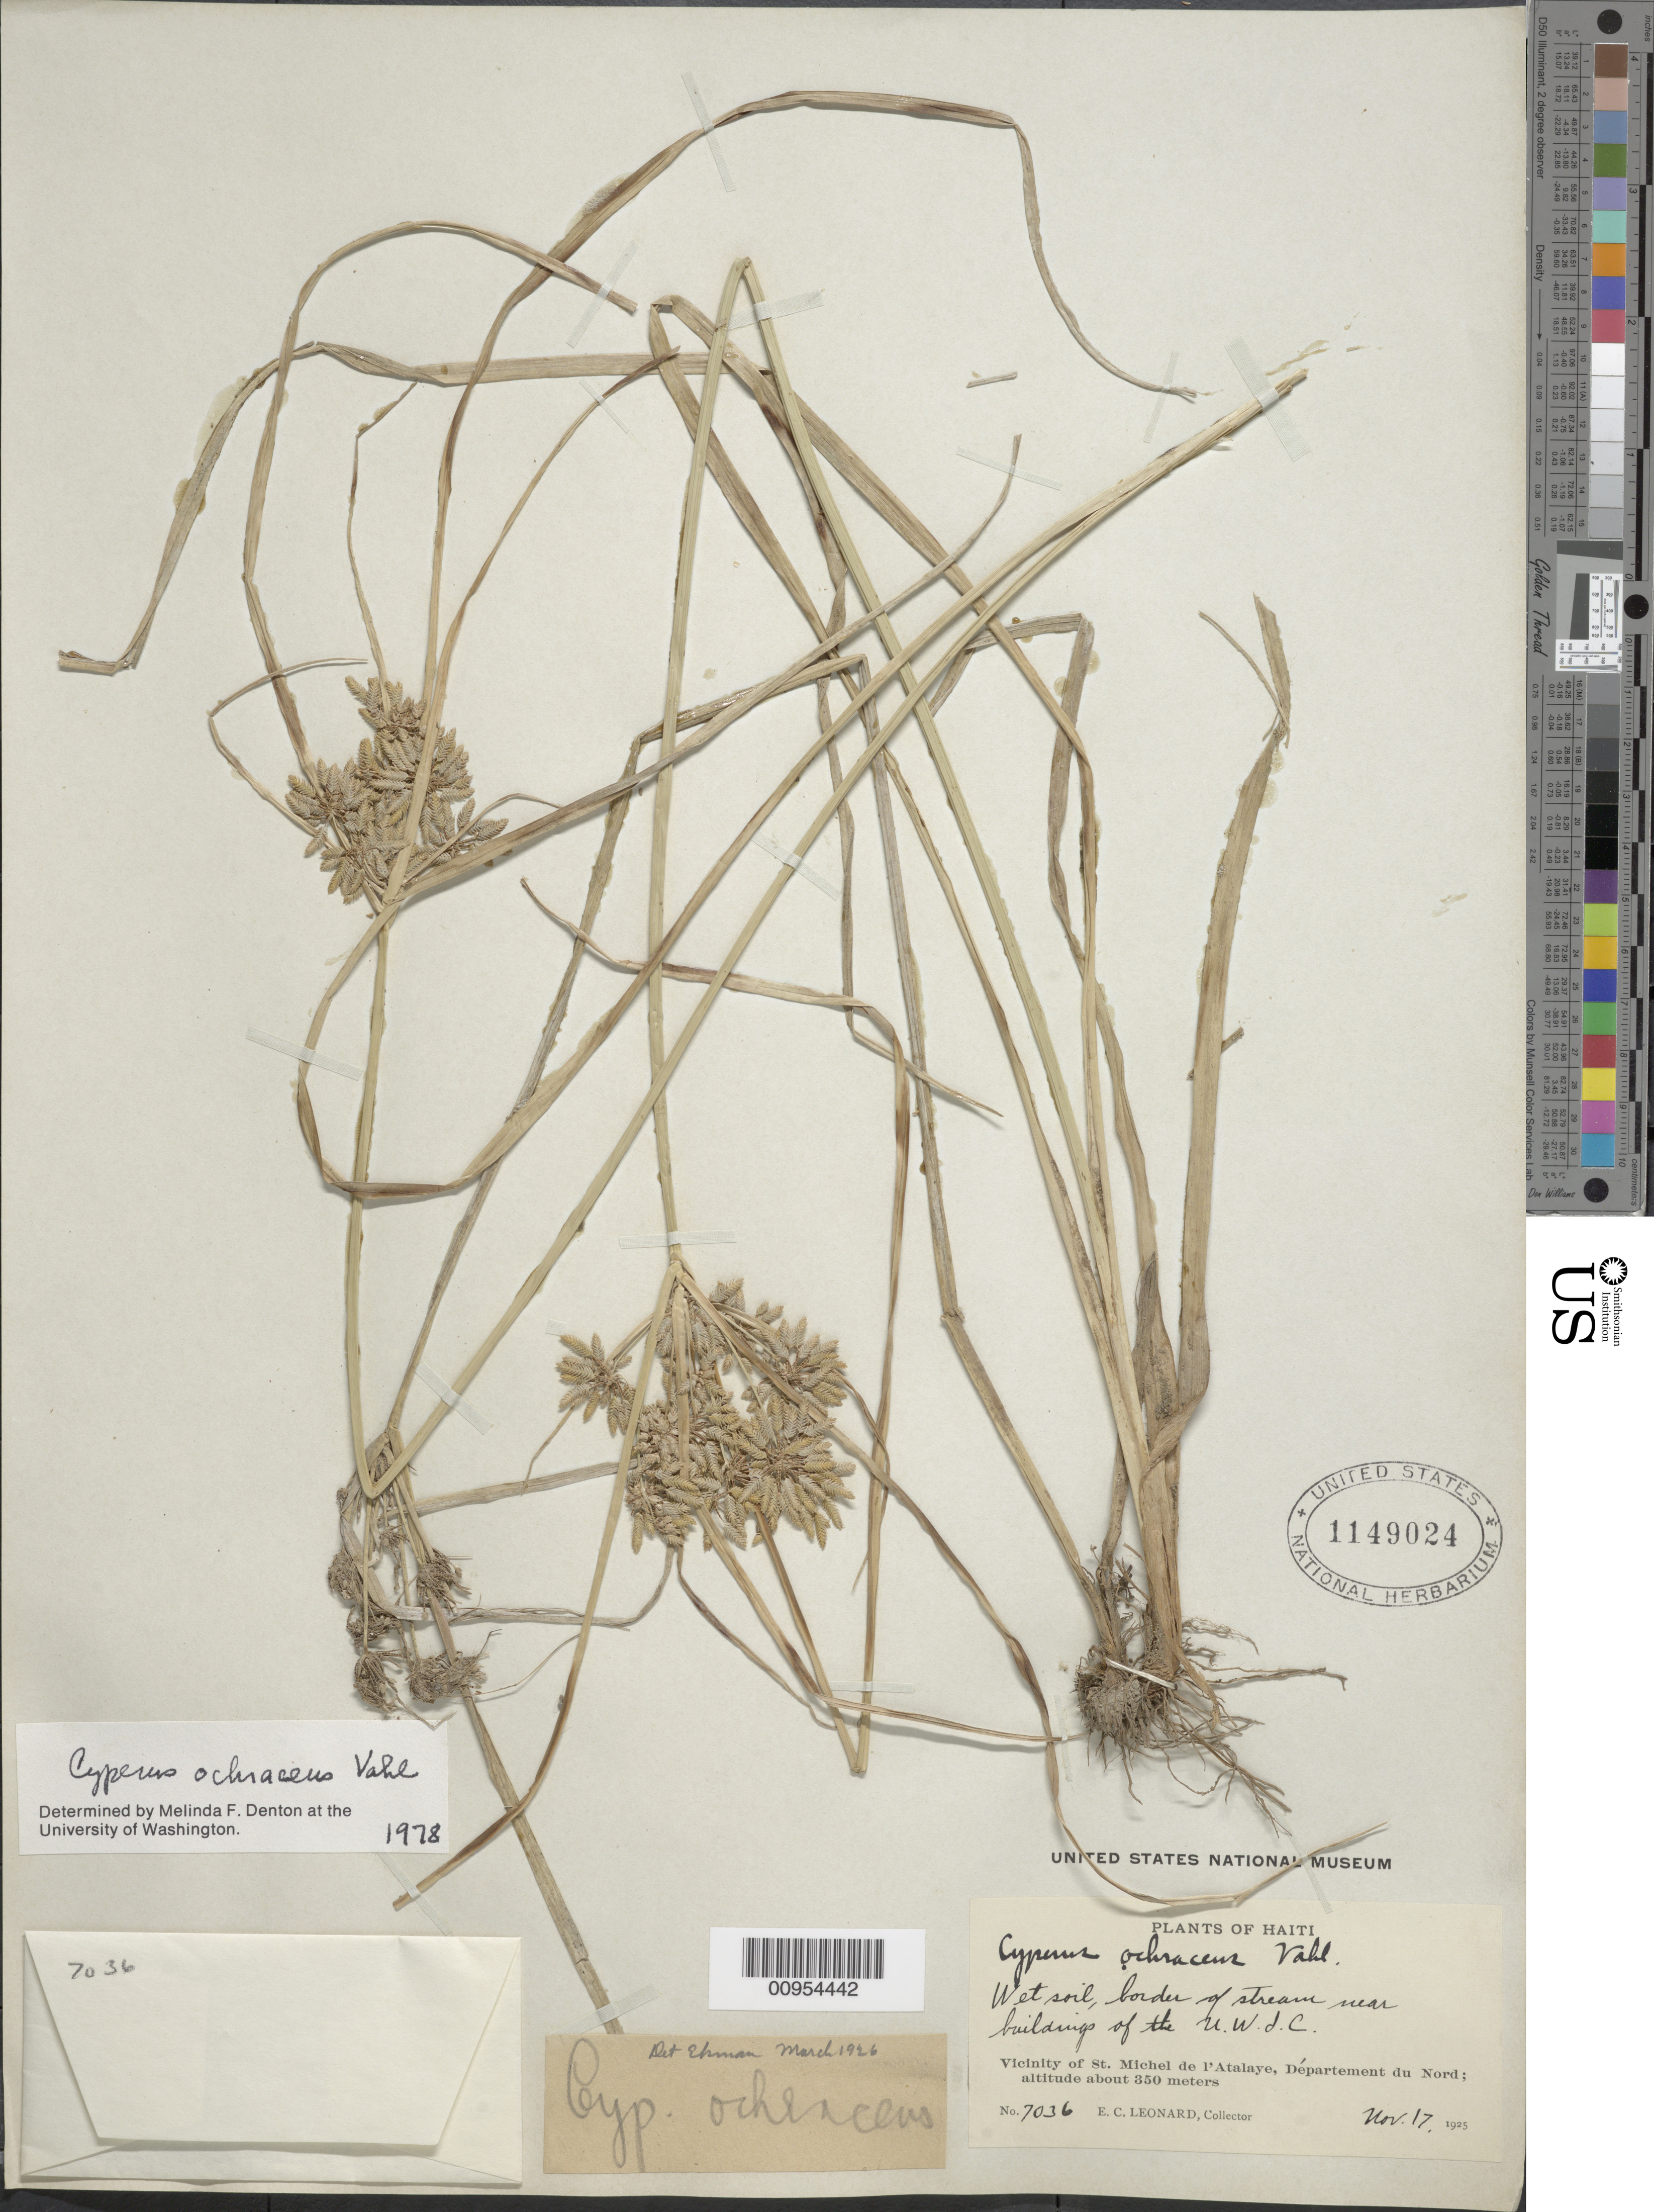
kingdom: Plantae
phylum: Tracheophyta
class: Liliopsida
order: Poales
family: Cyperaceae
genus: Cyperus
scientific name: Cyperus ochraceus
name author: Vahl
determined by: Denton, M. F.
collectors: E. C. Leonard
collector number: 7036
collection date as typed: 17 Nov 1925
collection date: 1925-11-17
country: Haiti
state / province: Artibonite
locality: Vicinity of St. Michel de l'Atalaye, border of stream near buildings of the UWIC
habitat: Wet soil, border of stream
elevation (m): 350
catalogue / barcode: US 1149024